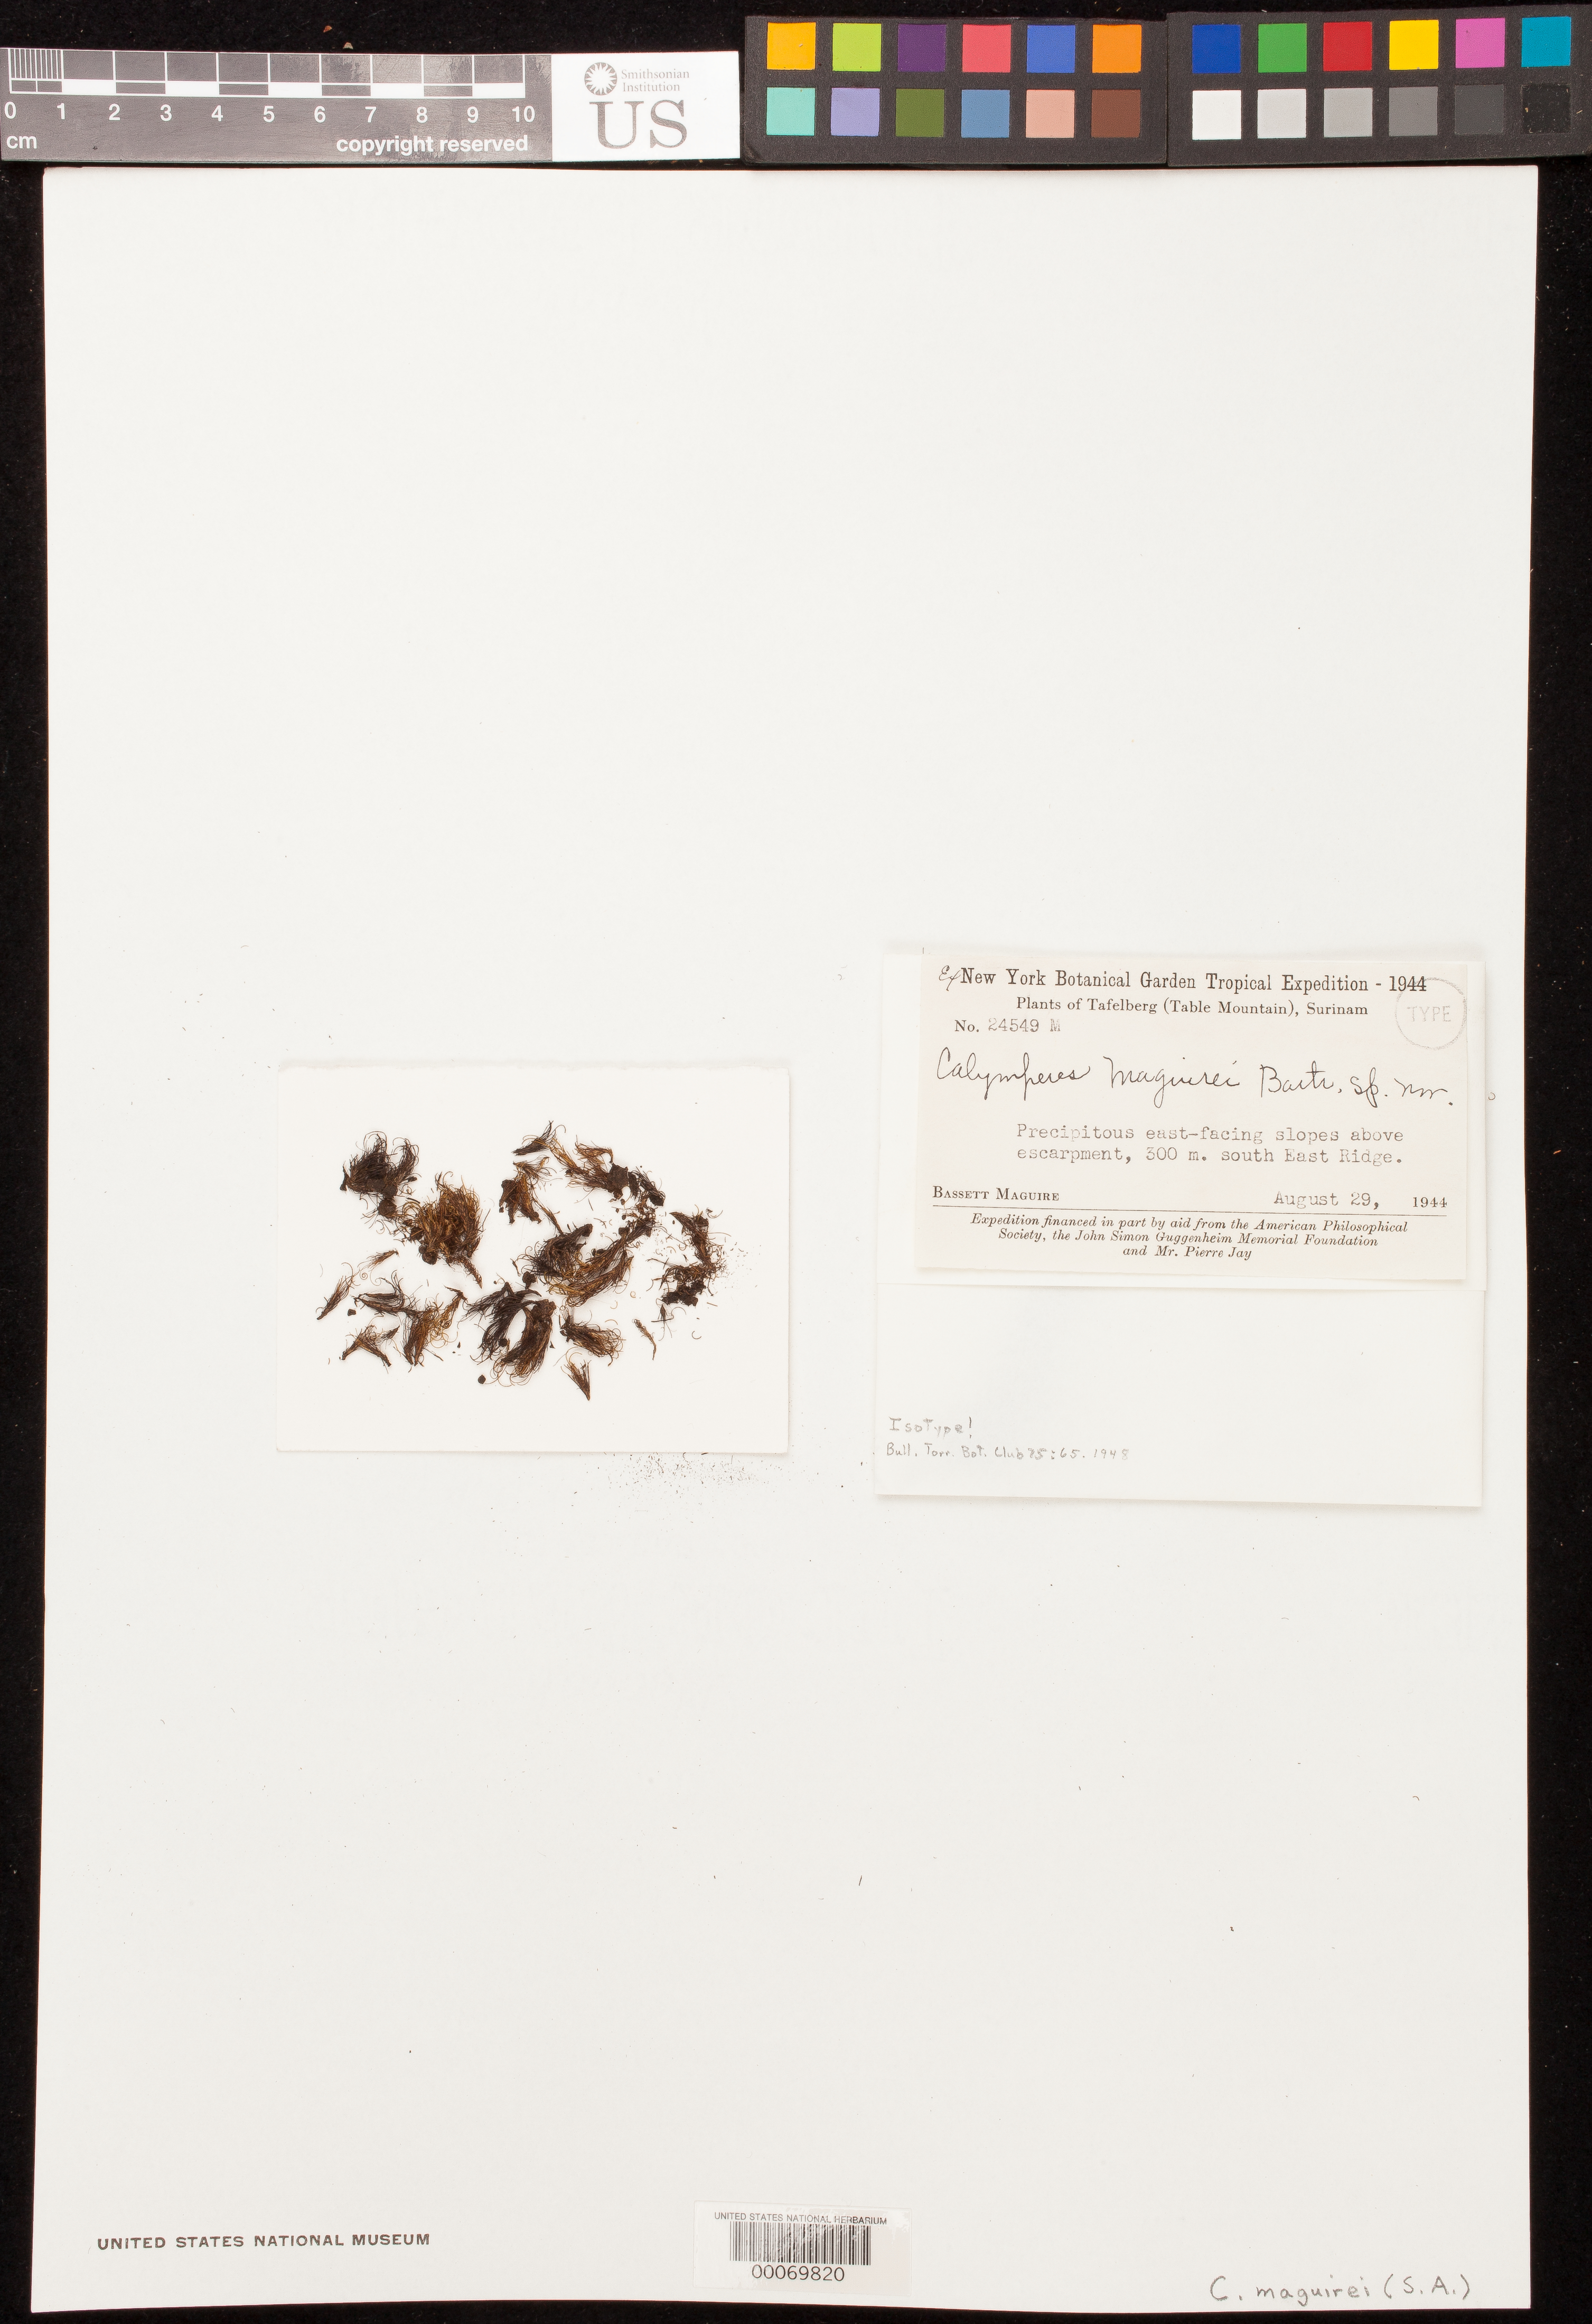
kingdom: Plantae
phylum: Bryophyta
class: Bryopsida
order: Dicranales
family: Calymperaceae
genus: Calymperes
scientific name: Calymperes maguirei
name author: E.B. Bartram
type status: Isotype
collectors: B. Maguire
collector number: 24549 m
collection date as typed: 29 Aug 1944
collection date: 1944-08-29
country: Suriname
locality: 300 m S east ridge Tafelberg (Table Mt.)